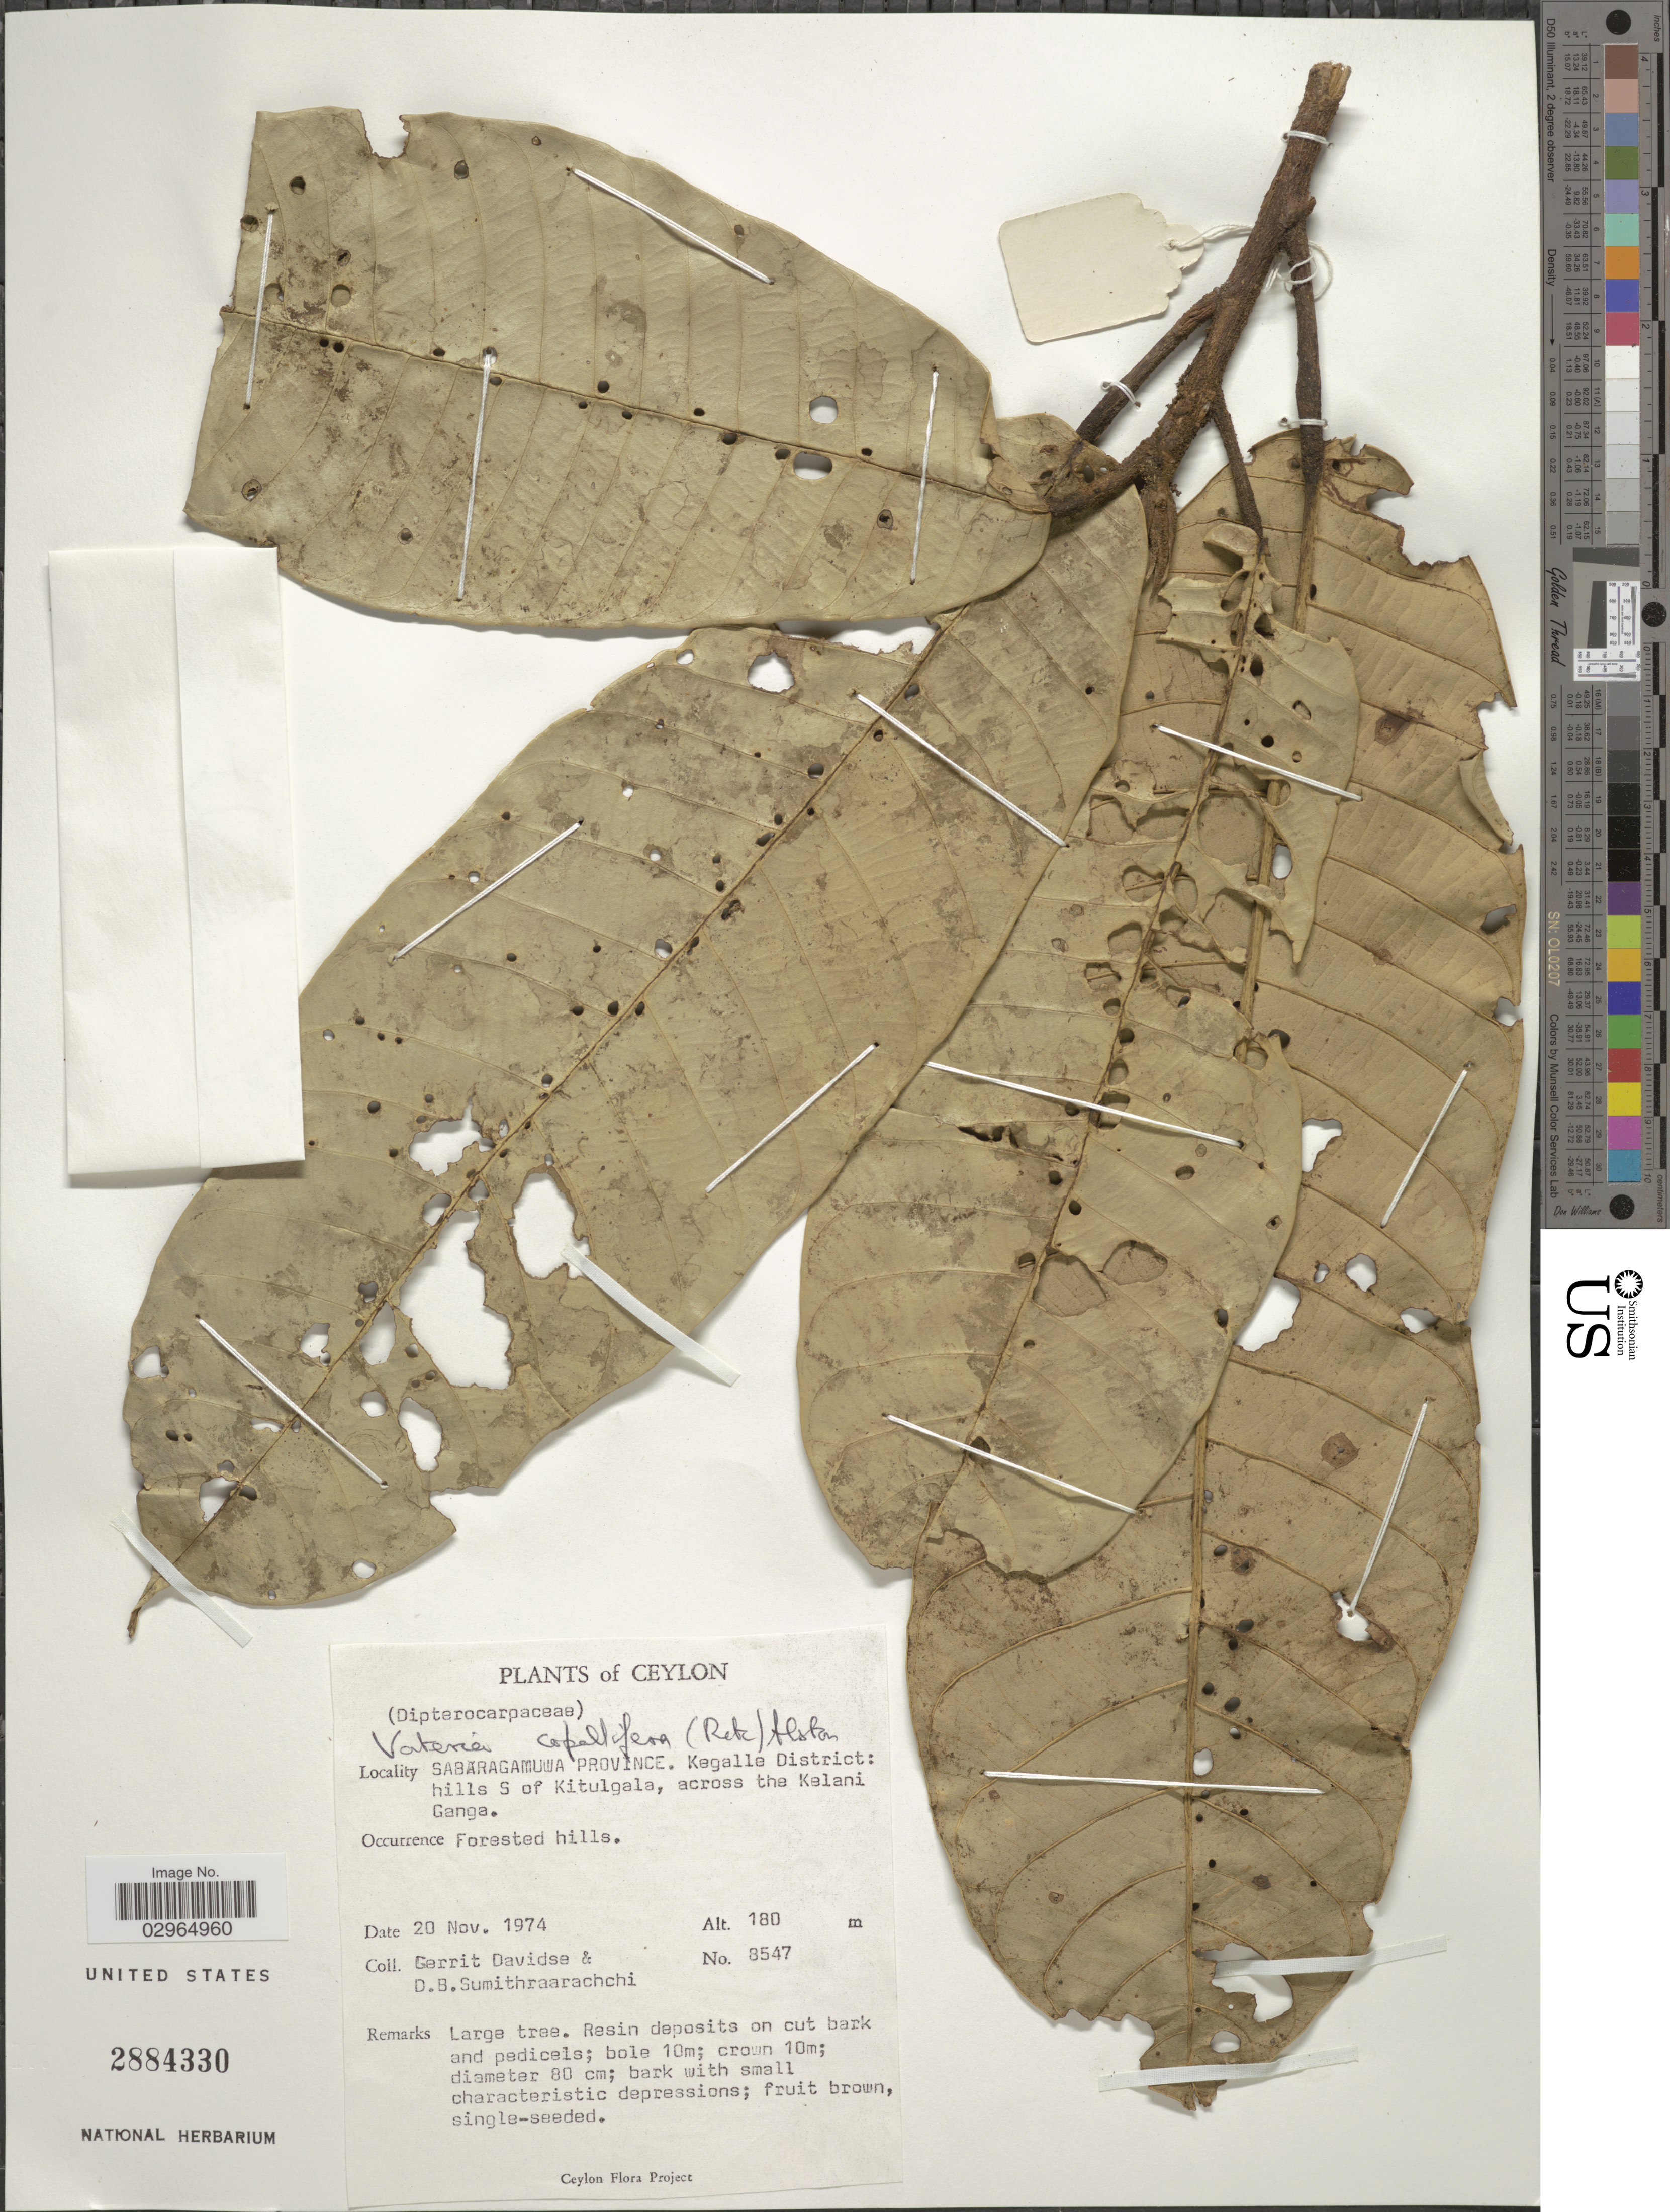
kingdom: Plantae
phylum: Tracheophyta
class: Magnoliopsida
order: Malvales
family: Dipterocarpaceae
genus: Vateria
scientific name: Vateria copallifera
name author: (Retz.) Alston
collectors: G. Davidse & D. B. Sumithraarachchi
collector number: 8547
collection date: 1974-11-20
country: Sri Lanka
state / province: Sabaragamuwa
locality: Ceylon. Kegalle District: hills S of Kitulgala, across the Kelani Ganga.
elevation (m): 180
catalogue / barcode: US 2884330